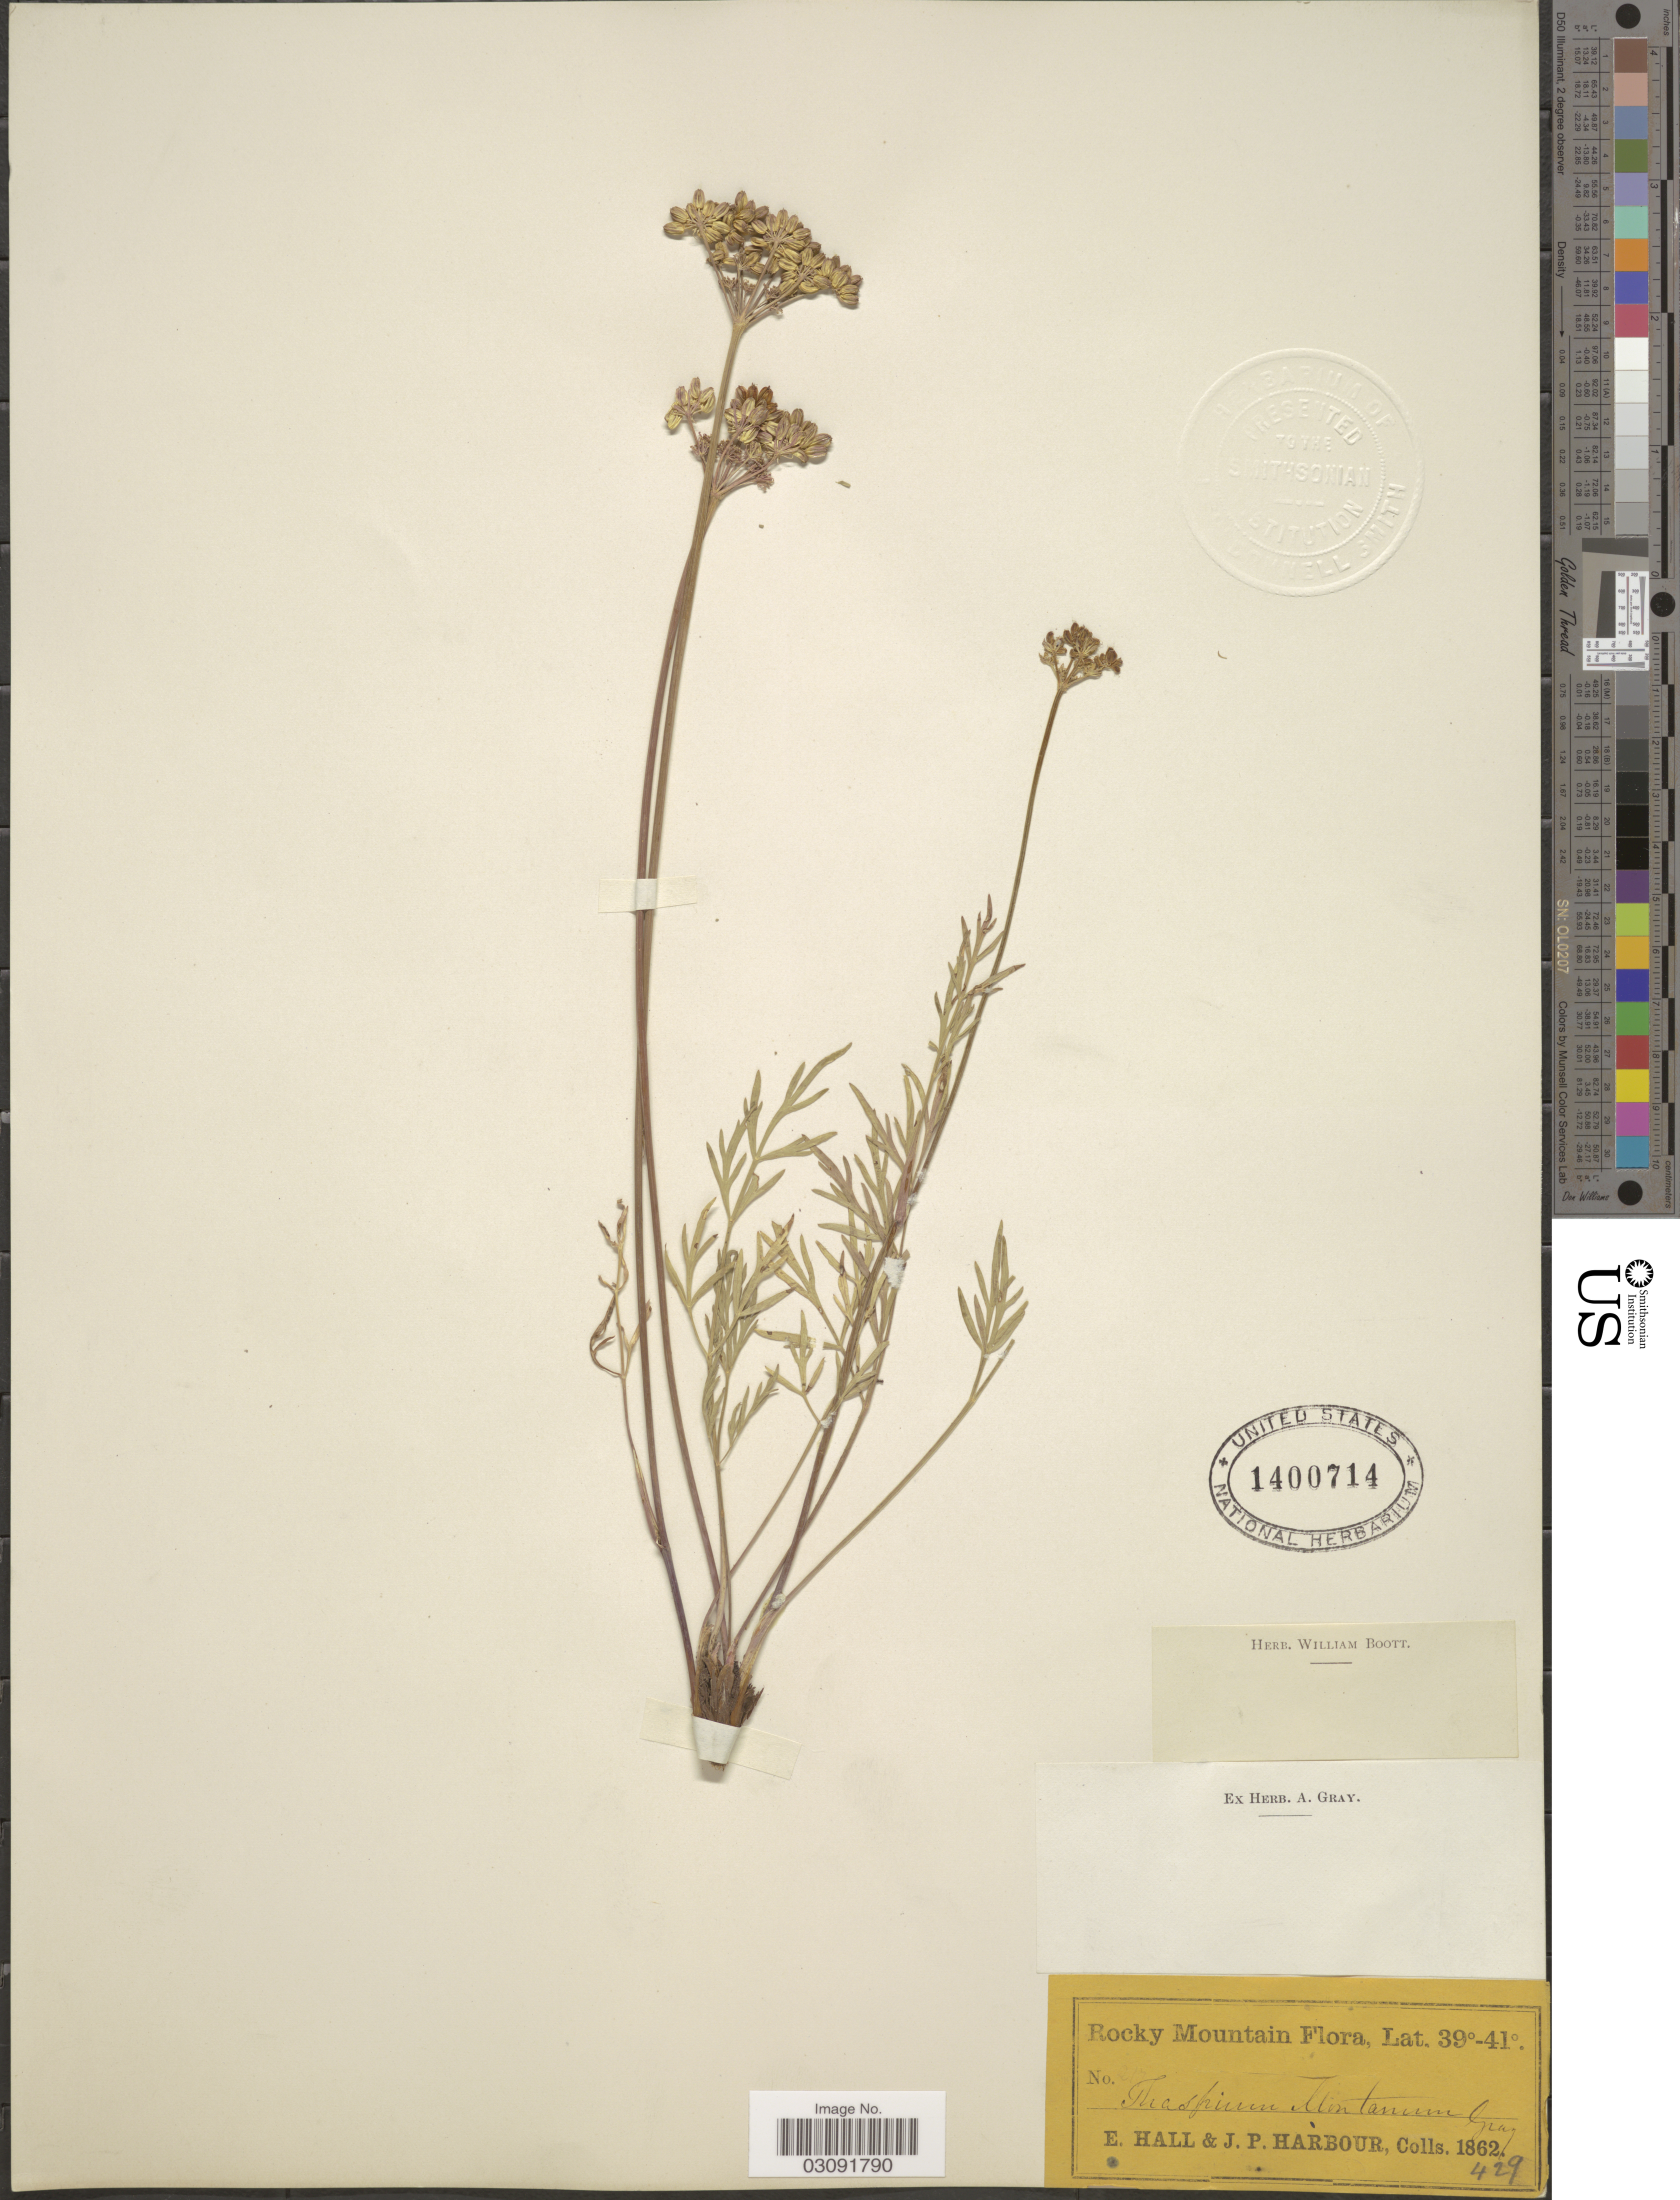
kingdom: Plantae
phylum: Tracheophyta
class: Magnoliopsida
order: Apiales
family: Apiaceae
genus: Pseudocymopterus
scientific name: Pseudocymopterus montanus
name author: (A. Gray) J.M. Coult. & Rose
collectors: E. Hall & J. Harbour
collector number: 429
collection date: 1862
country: United States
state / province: Colorado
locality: Rocky Mtns.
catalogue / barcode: US 1400714